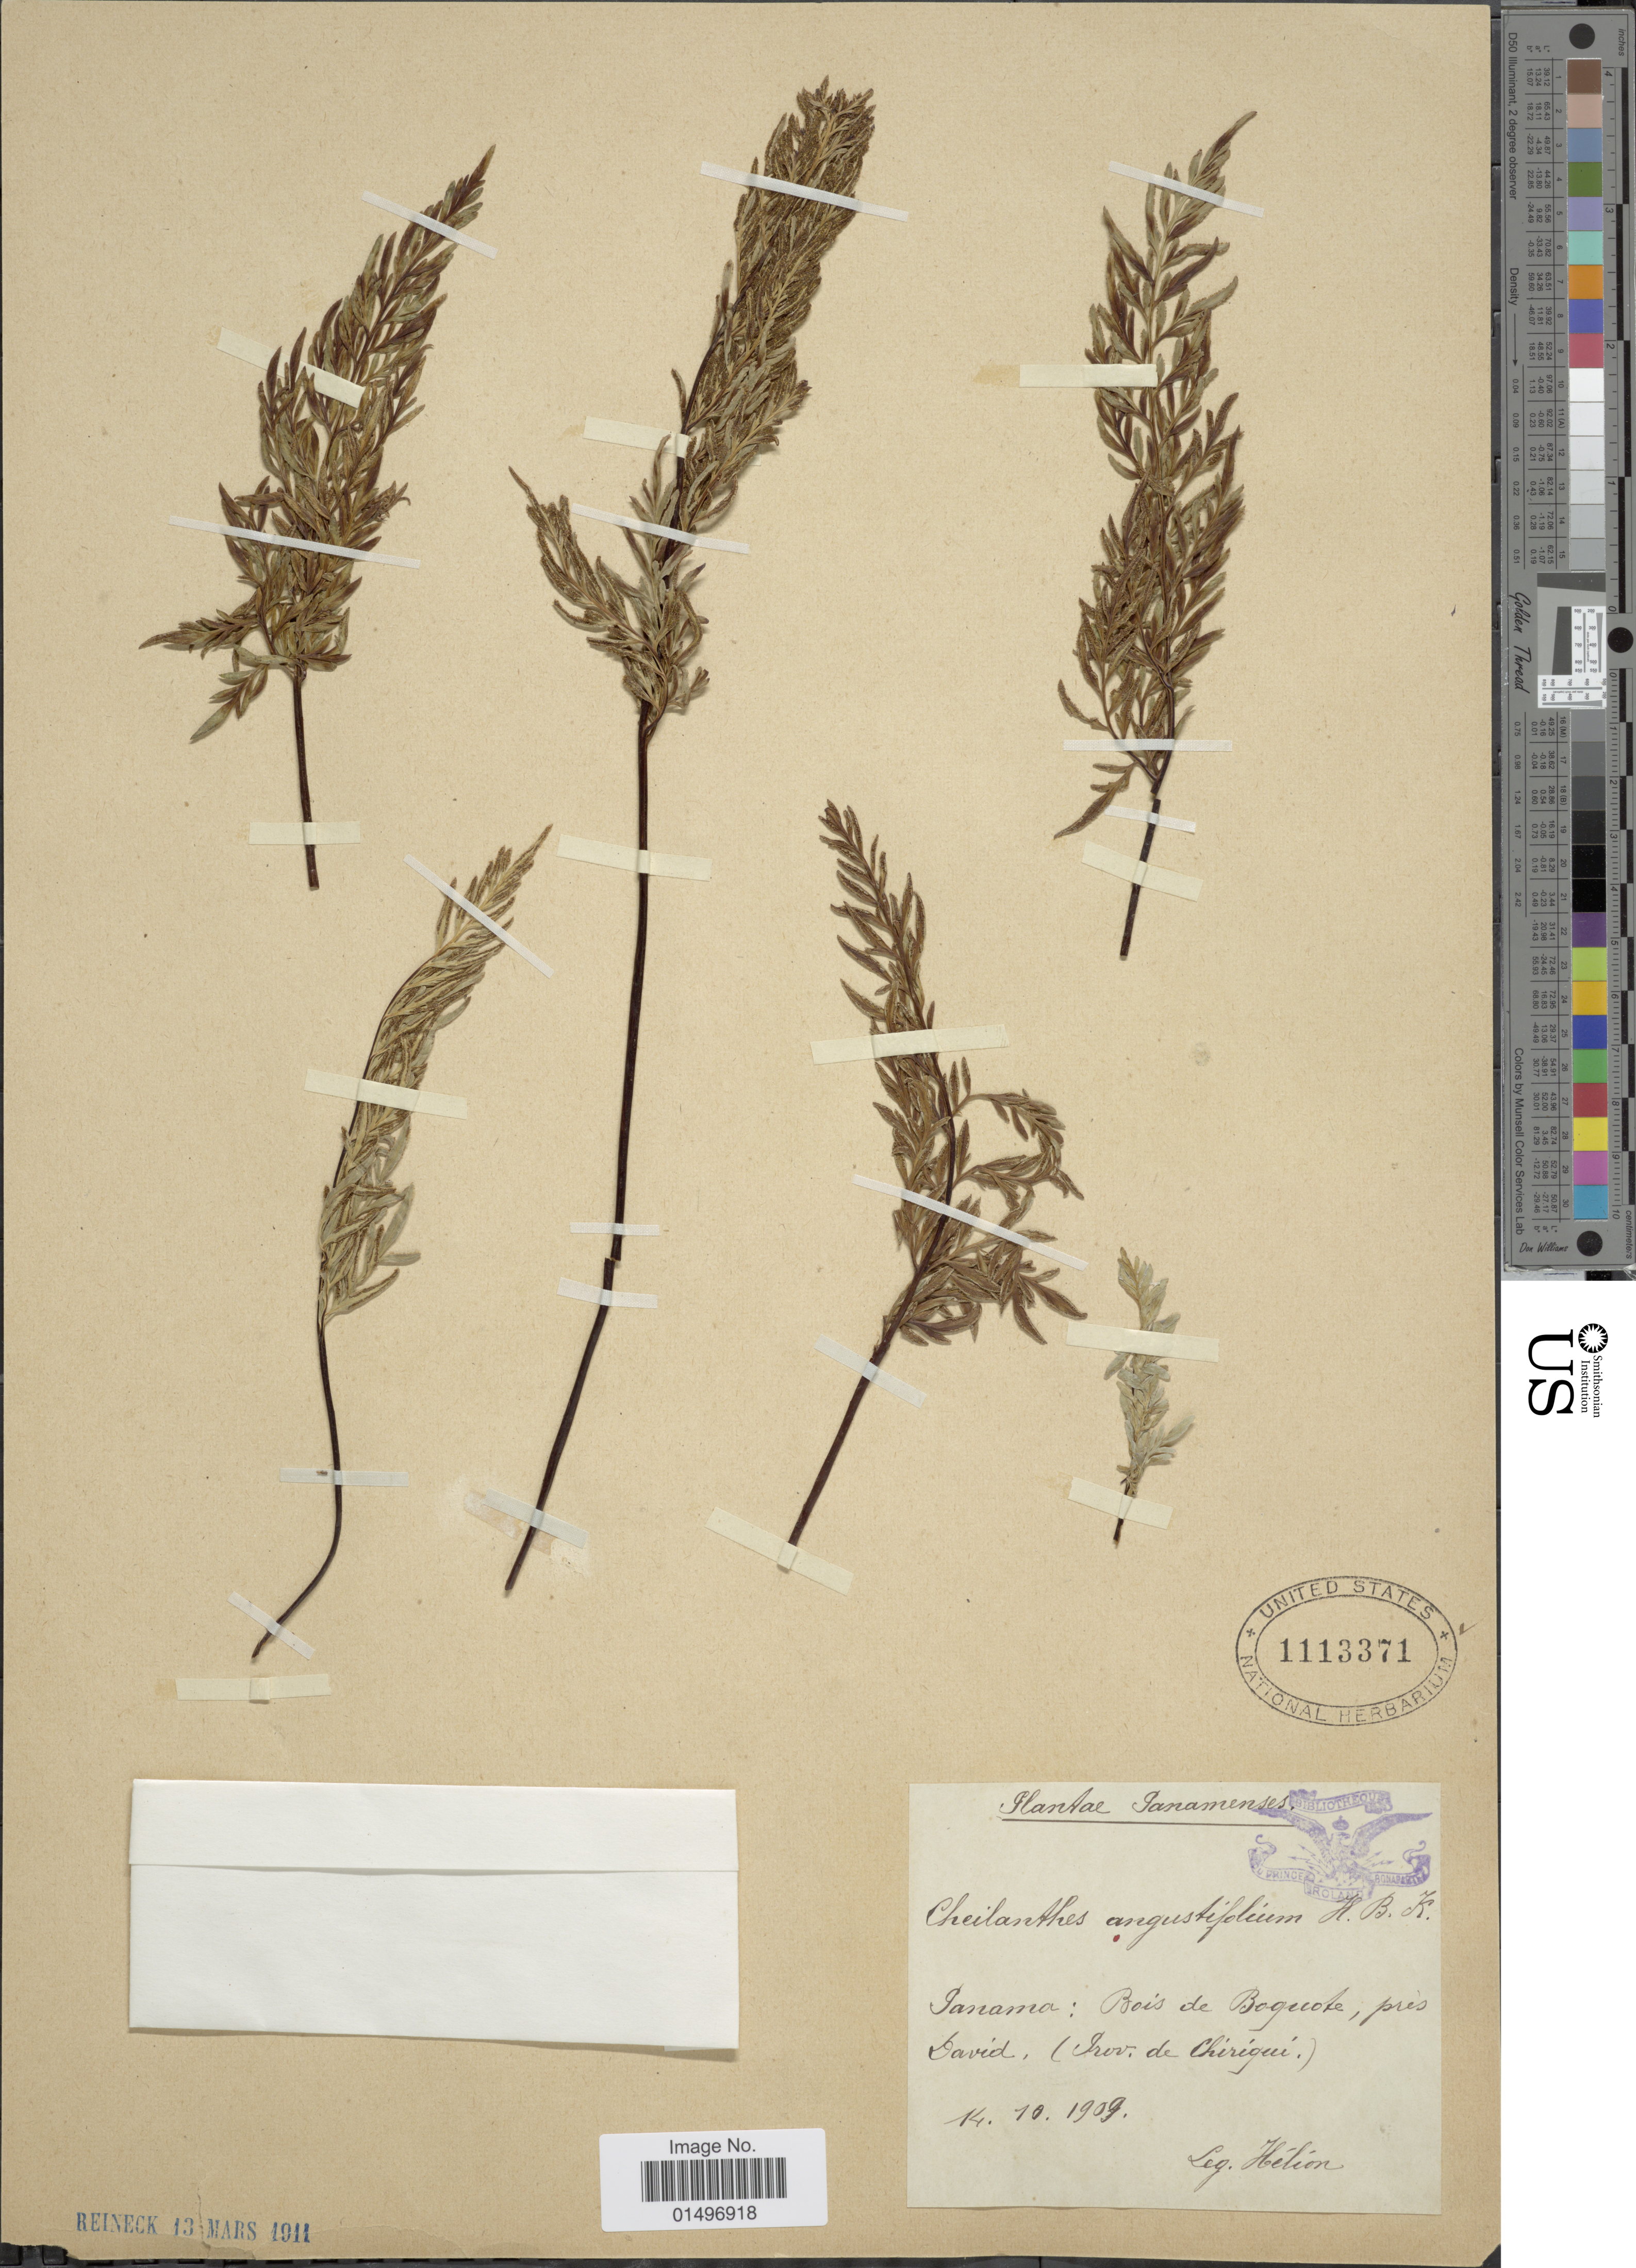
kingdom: Plantae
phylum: Tracheophyta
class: Polypodiopsida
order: Polypodiales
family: Pteridaceae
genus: Gaga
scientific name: Gaga angustifolia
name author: (Kunth) Fay W. Li & Windham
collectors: Helion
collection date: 1909-10-14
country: Panama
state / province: Chiriqui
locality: Panamenses, Bois de Boquete, pres David.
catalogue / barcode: US 1113371